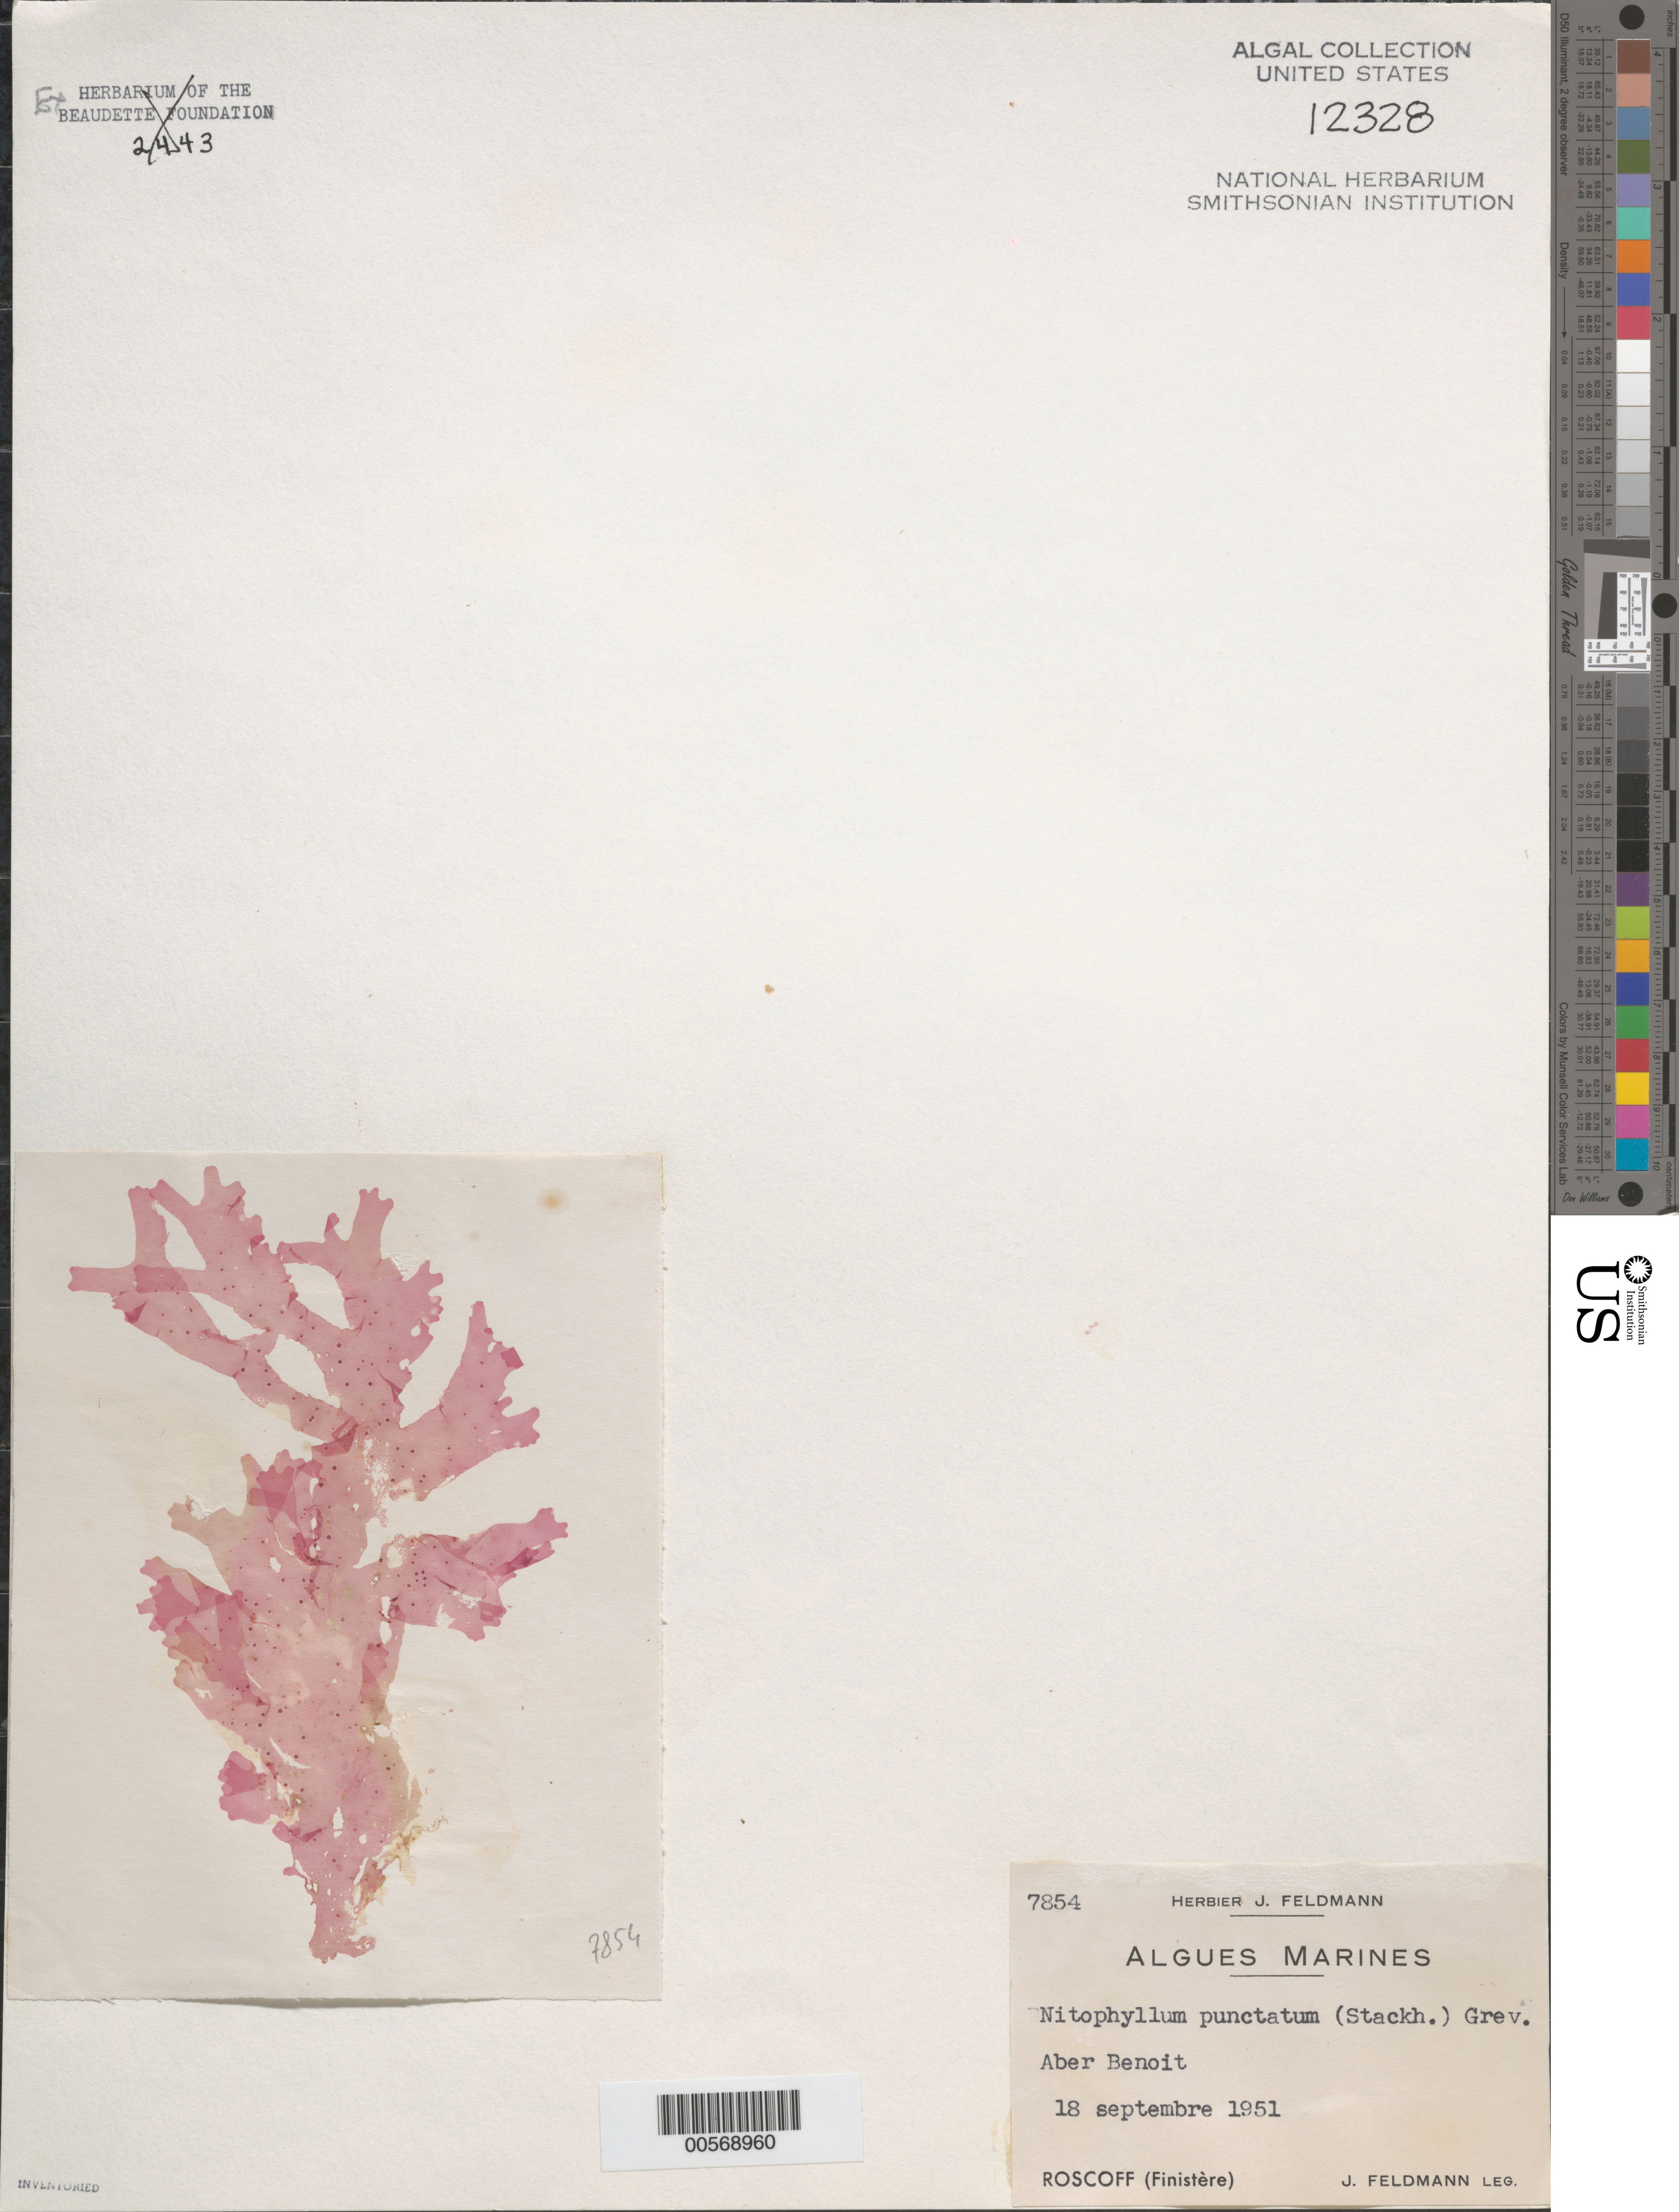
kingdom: Plantae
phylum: Rhodophyta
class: Florideophyceae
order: Ceramiales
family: Delesseriaceae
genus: Nitophyllum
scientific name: Nitophyllum punctatum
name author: (Stackh.) Grev.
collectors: J. Feldmann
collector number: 7854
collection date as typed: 18 Sep 1951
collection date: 1951-09-18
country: France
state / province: Bretagne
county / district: Finistère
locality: Aber Benoit, Roscoff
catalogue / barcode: US 12328